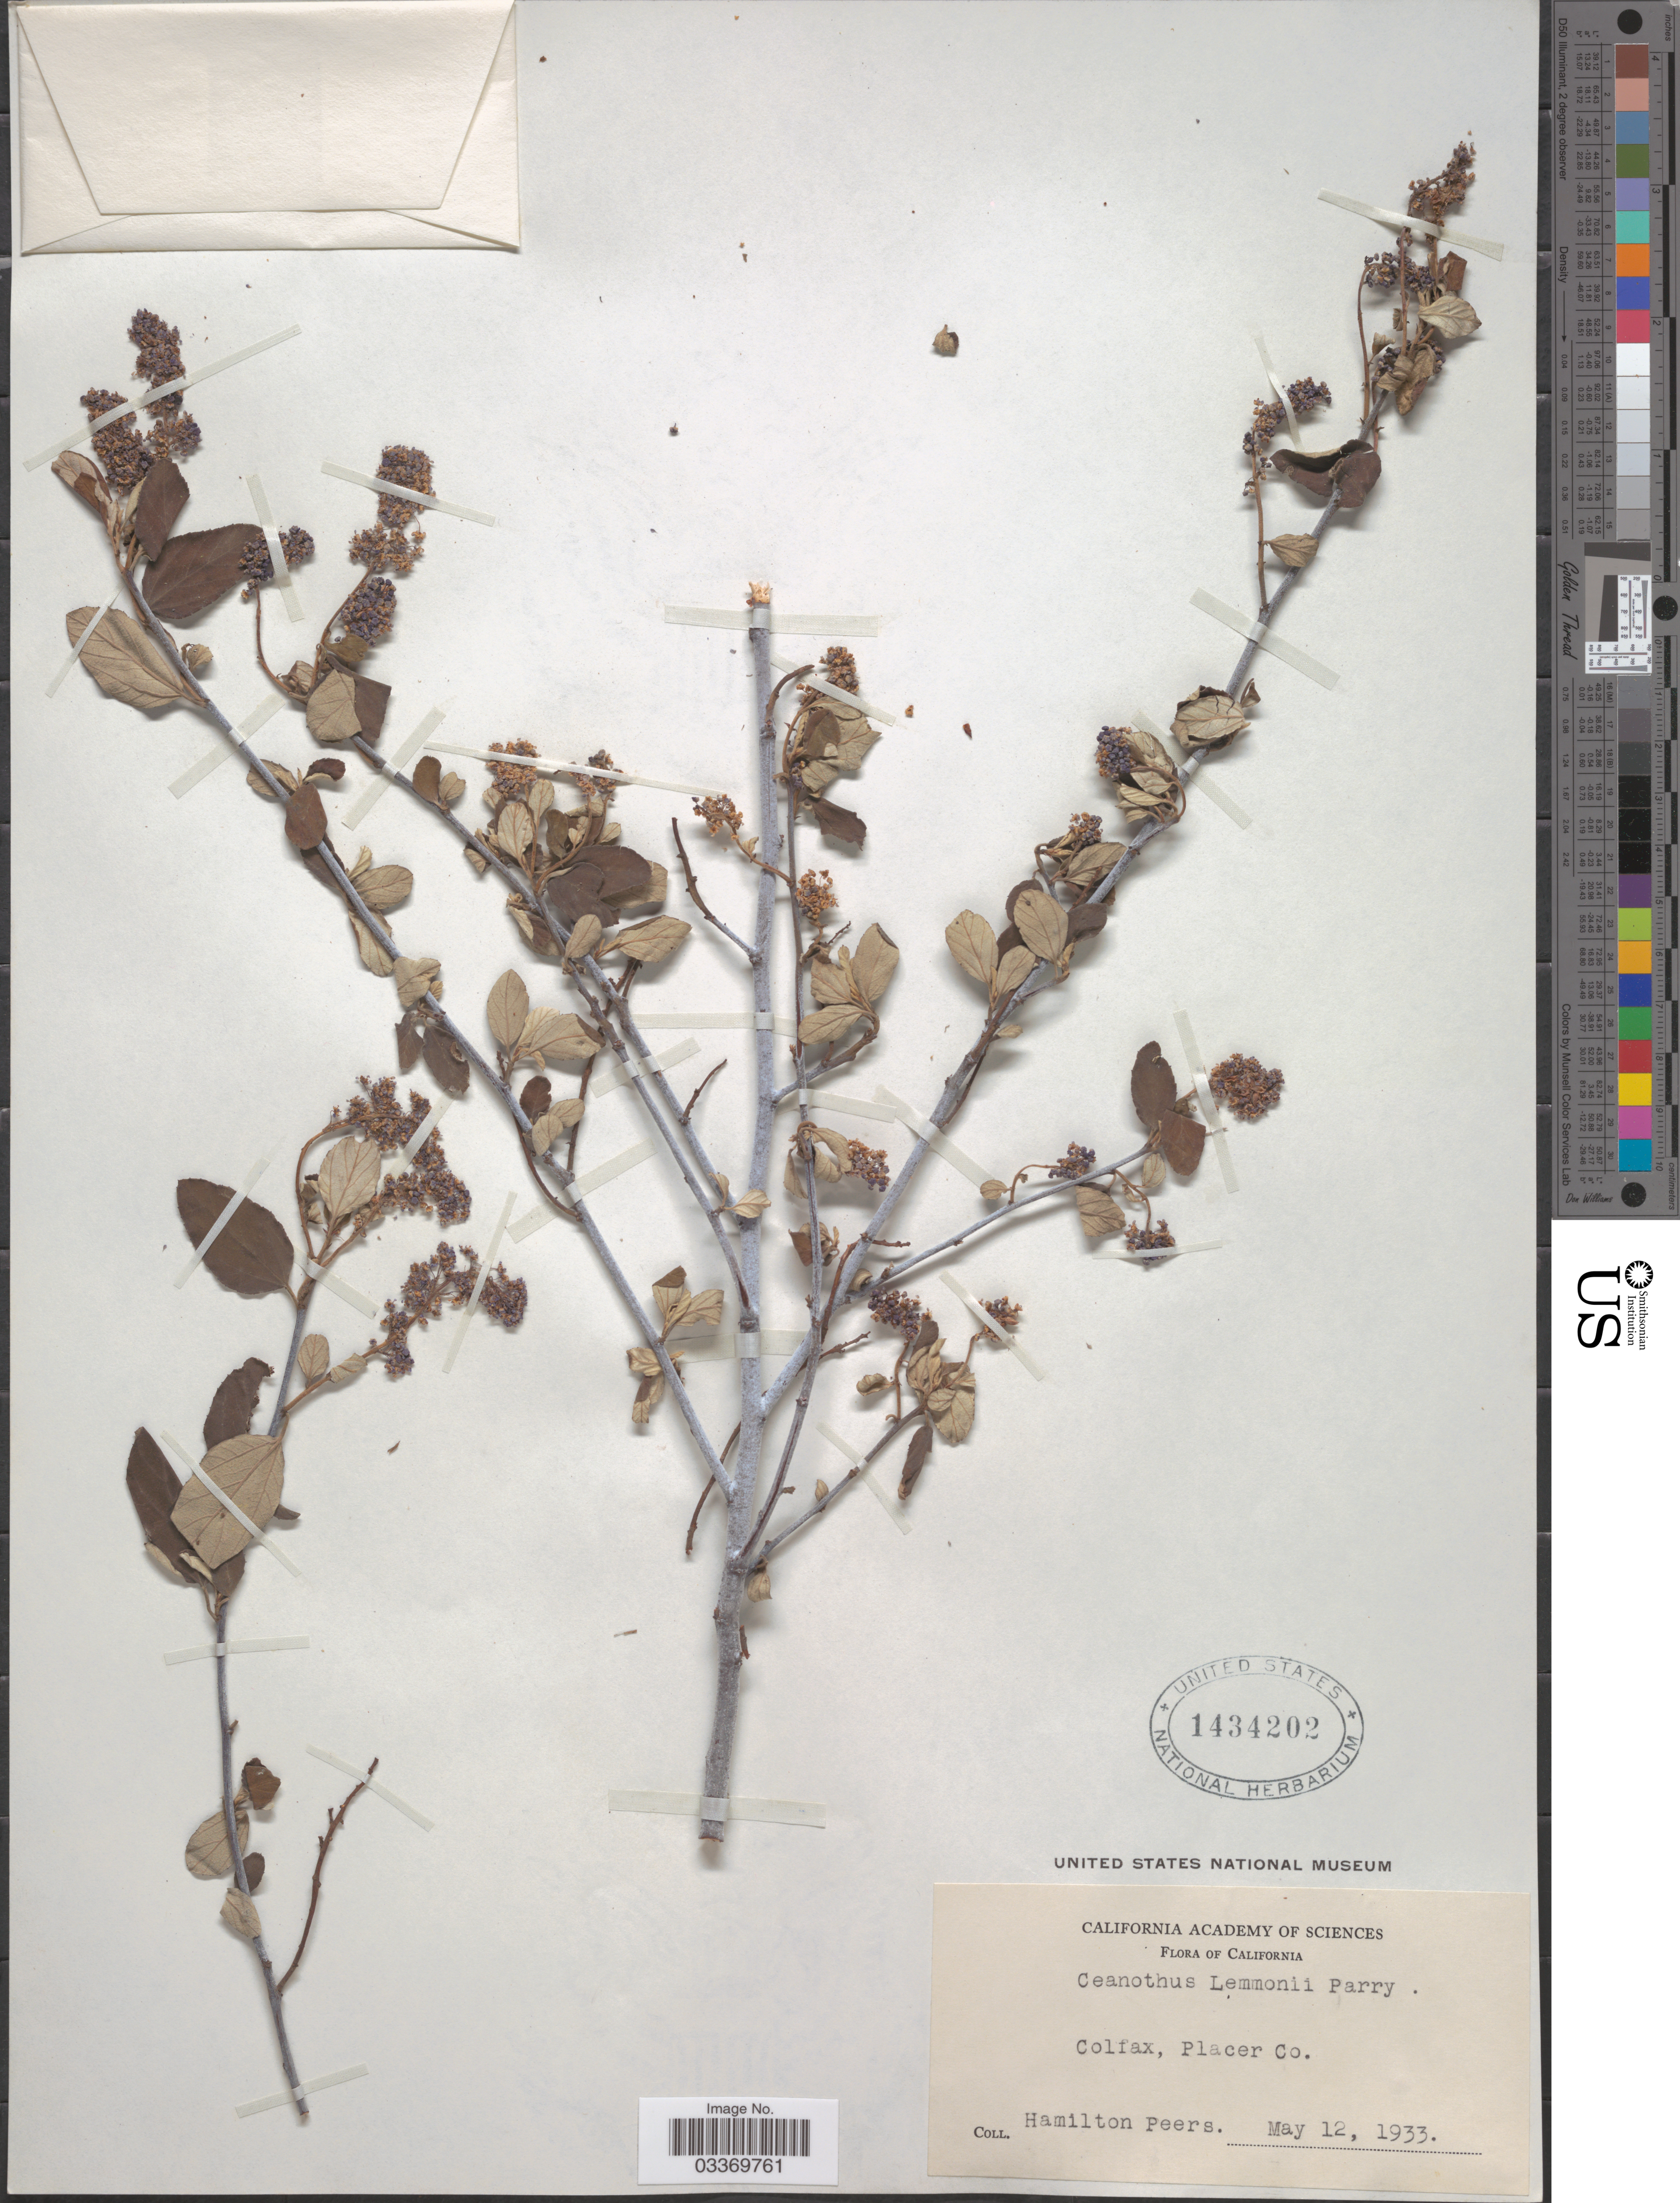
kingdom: Plantae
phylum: Tracheophyta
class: Magnoliopsida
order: Rosales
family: Rhamnaceae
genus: Ceanothus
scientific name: Ceanothus lemmonii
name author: Parry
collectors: H. Peers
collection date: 1933-05-12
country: United States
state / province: California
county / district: Placer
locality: Colfax, Placer Co.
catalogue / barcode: US 1434202